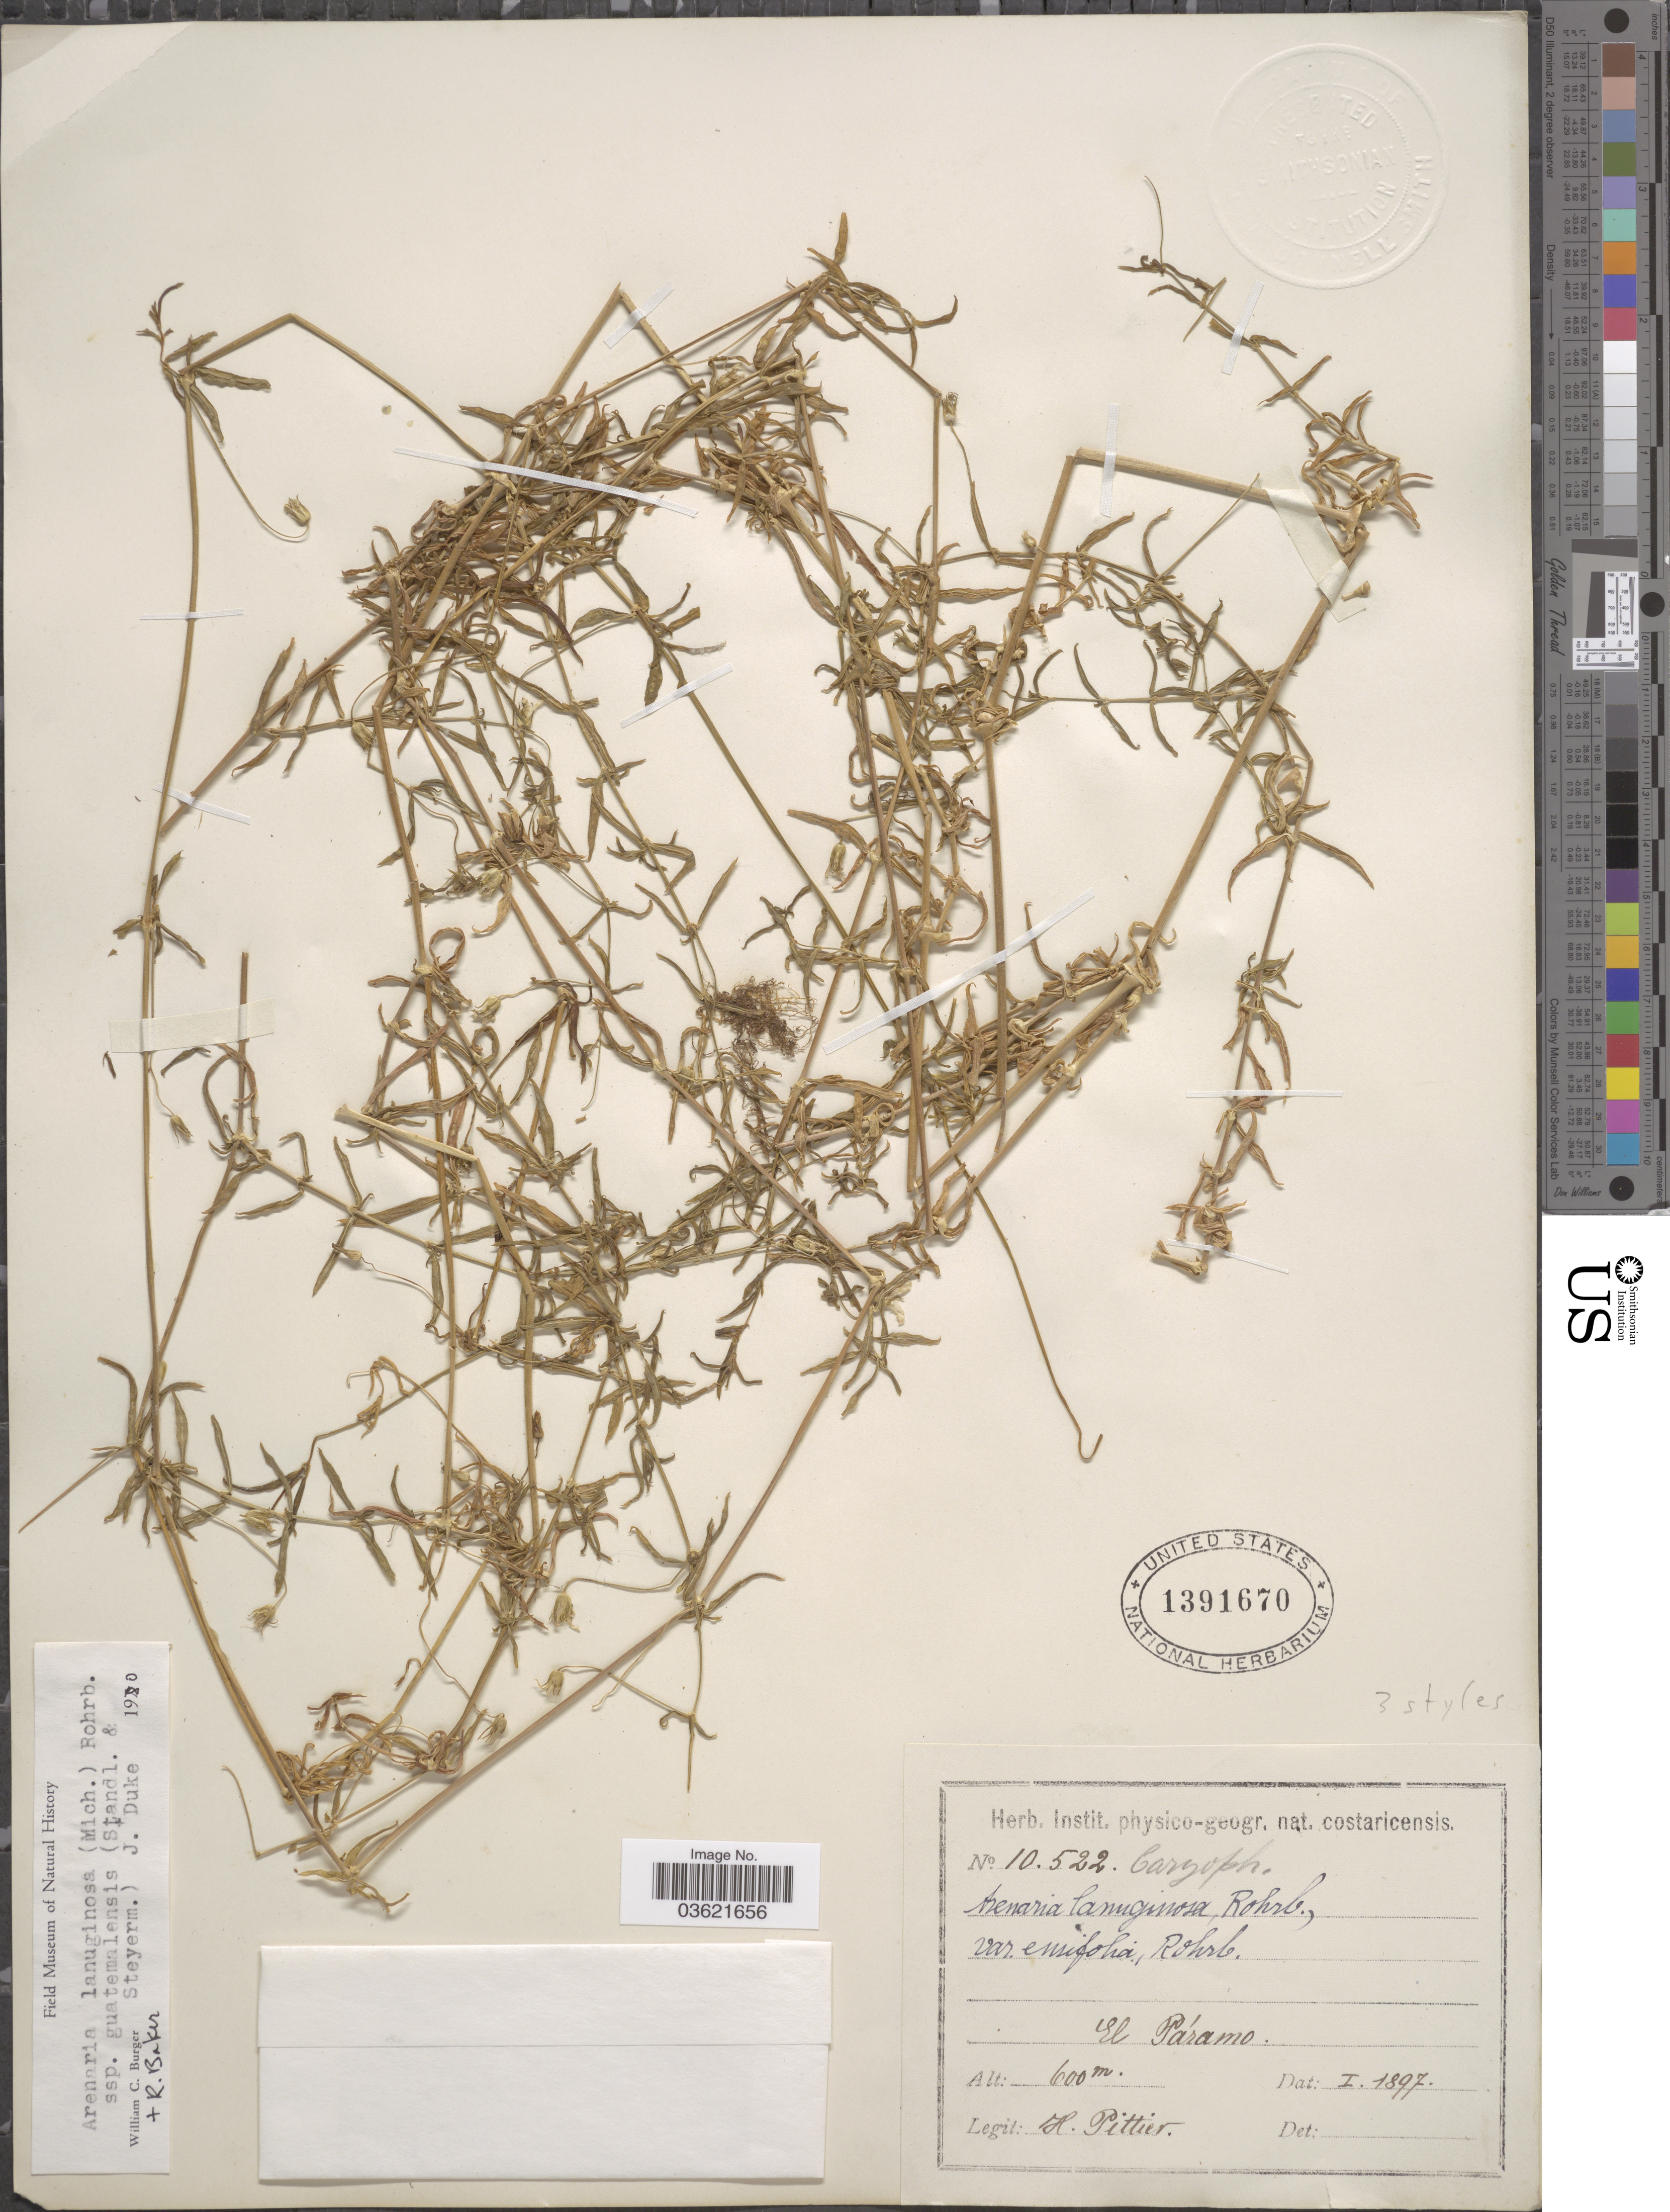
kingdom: Plantae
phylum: Tracheophyta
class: Magnoliopsida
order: Caryophyllales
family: Caryophyllaceae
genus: Arenaria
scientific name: Arenaria lanuginosa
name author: (Michx.) Rohrb.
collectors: H. F. Pittier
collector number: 10522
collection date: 1897-01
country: Costa Rica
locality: El Páramo.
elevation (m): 600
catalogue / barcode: US 1391670